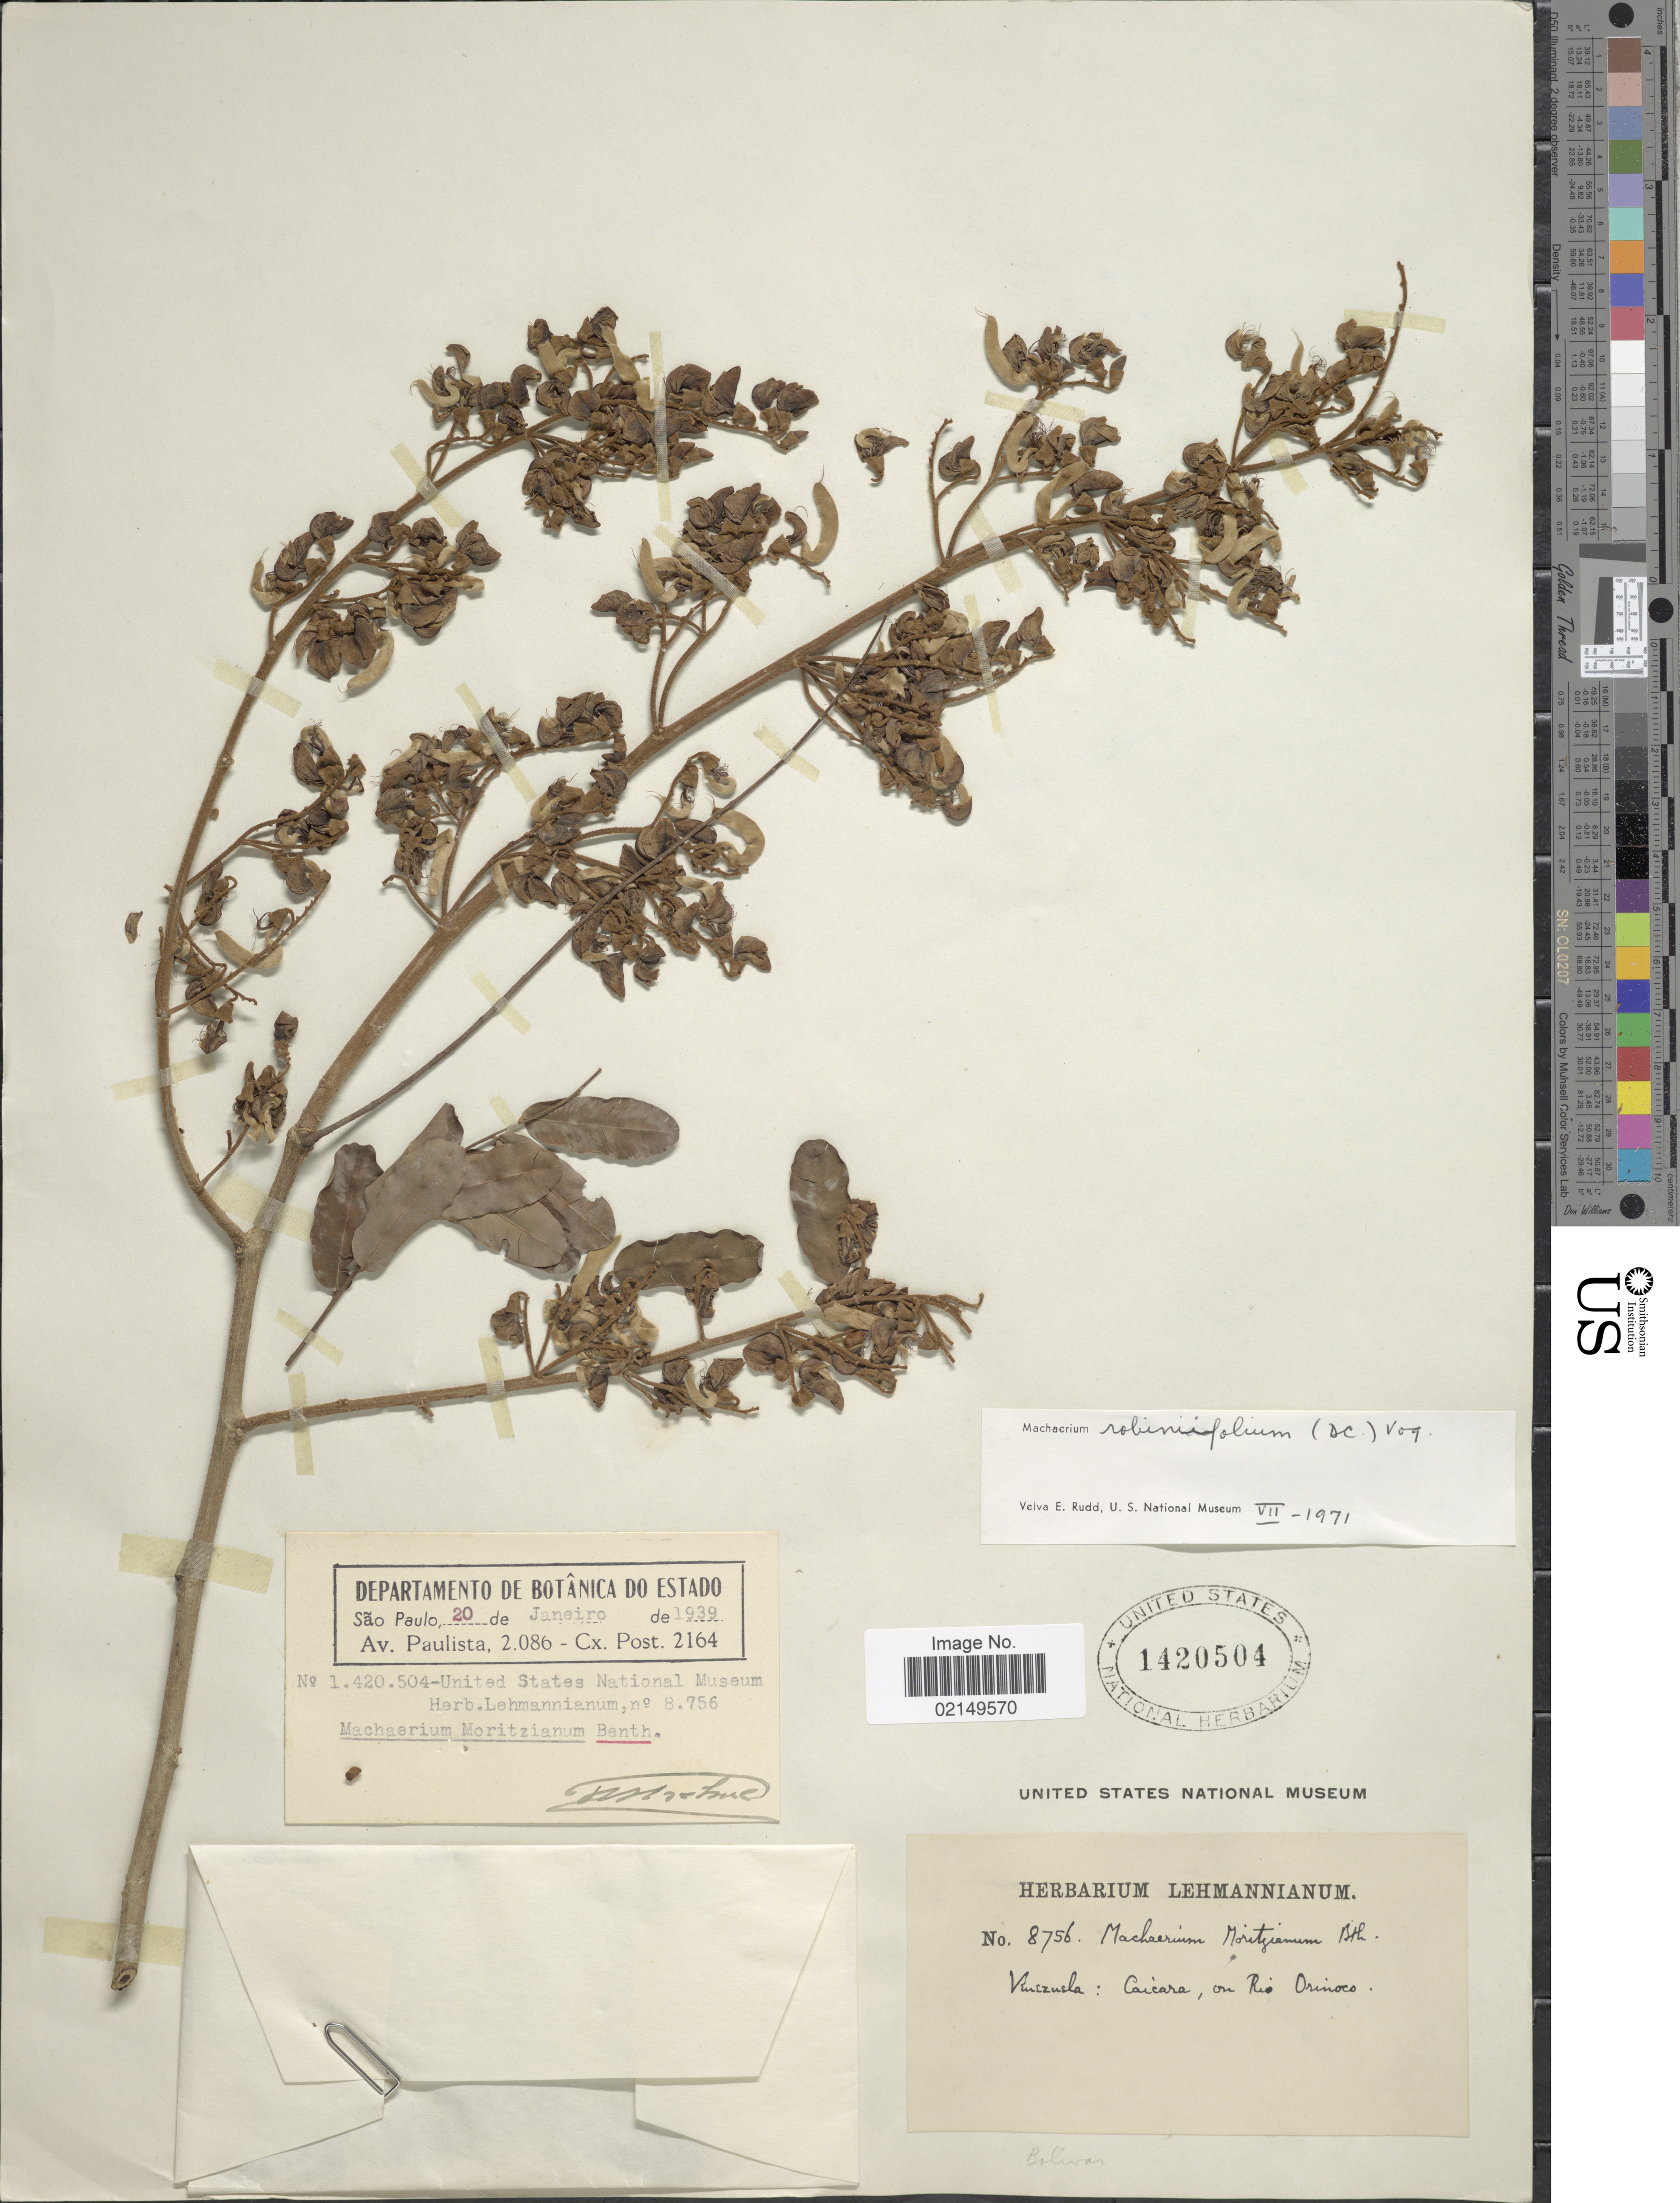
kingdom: Plantae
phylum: Tracheophyta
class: Magnoliopsida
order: Fabales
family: Fabaceae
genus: Machaerium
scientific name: Machaerium robinifolium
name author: (DC.) Vogel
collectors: ex herb. Lehmannianum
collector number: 8756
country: Venezuela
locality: Venezuela: Caicara, on Rio Orinoco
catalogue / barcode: US 1420504